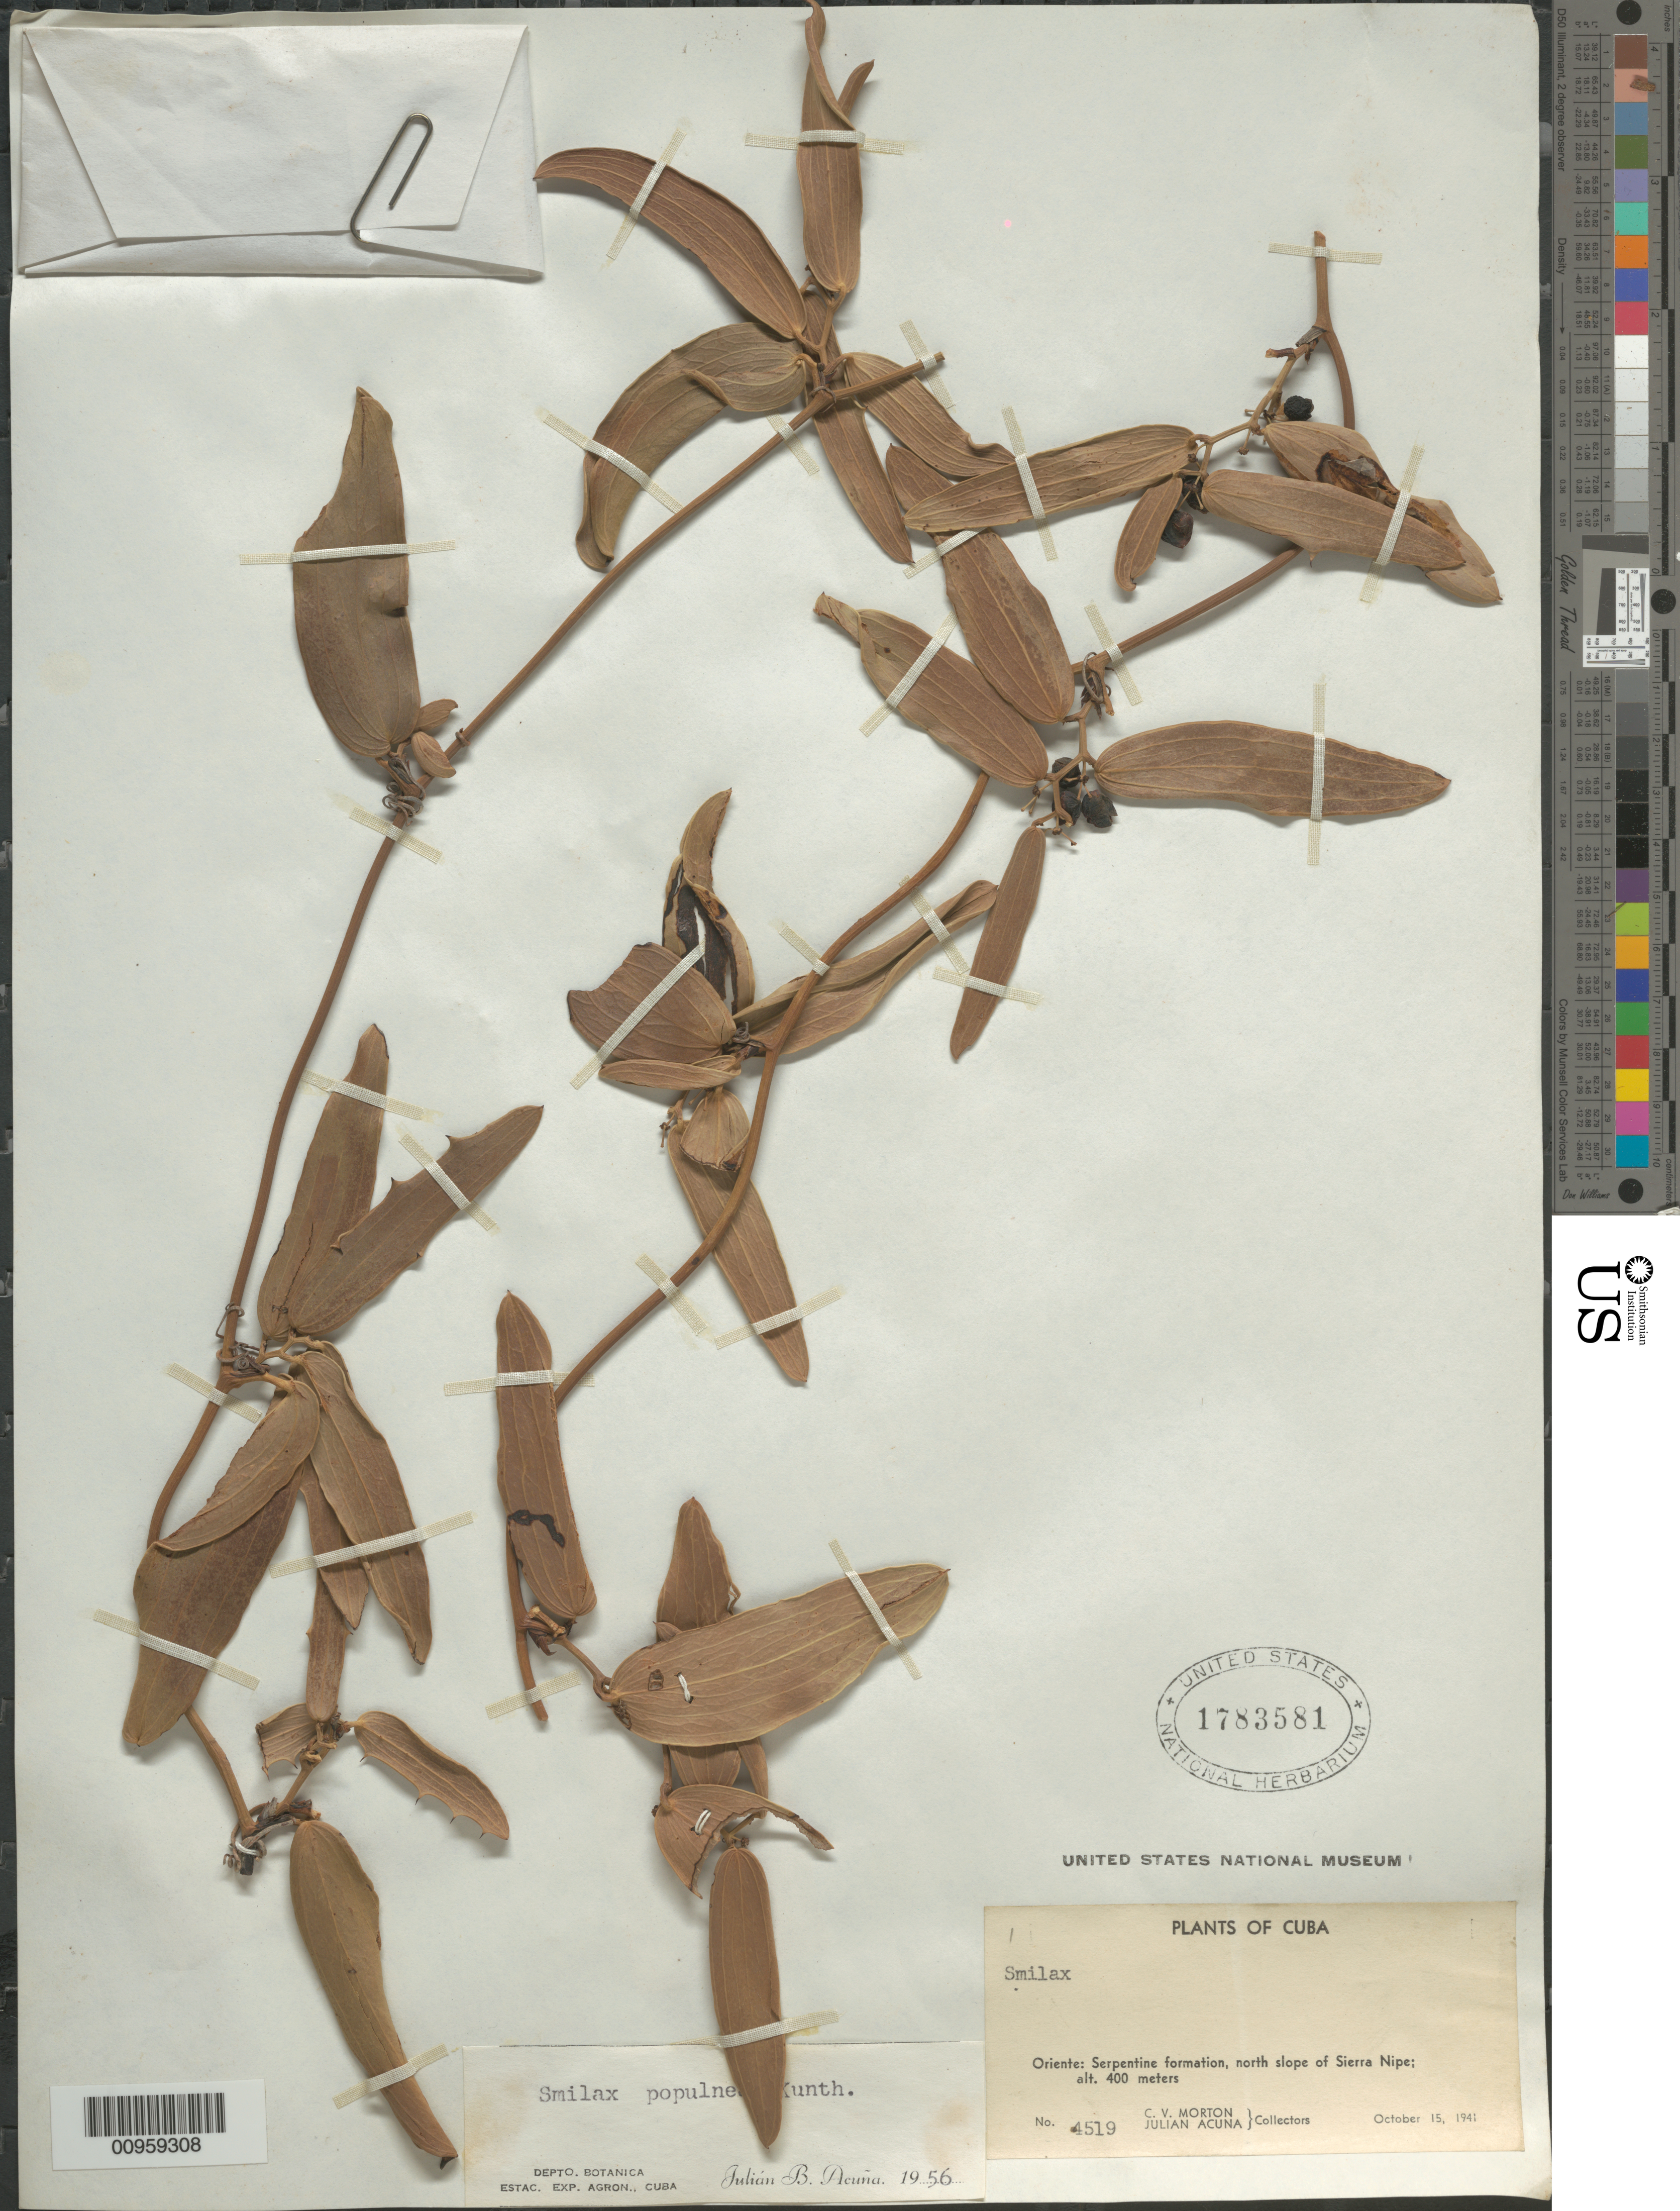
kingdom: Plantae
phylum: Tracheophyta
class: Liliopsida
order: Liliales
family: Smilacaceae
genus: Smilax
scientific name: Smilax populnea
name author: Kunth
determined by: Acuña, J. B.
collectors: C. V. Morton & J. Acuña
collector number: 4519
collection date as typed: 15 Oct 1941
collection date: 1941-10-15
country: Cuba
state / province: Holguín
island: Cuba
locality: North slope of Sierra Nipe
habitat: Serpentine formation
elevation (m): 400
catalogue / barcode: US 1783581